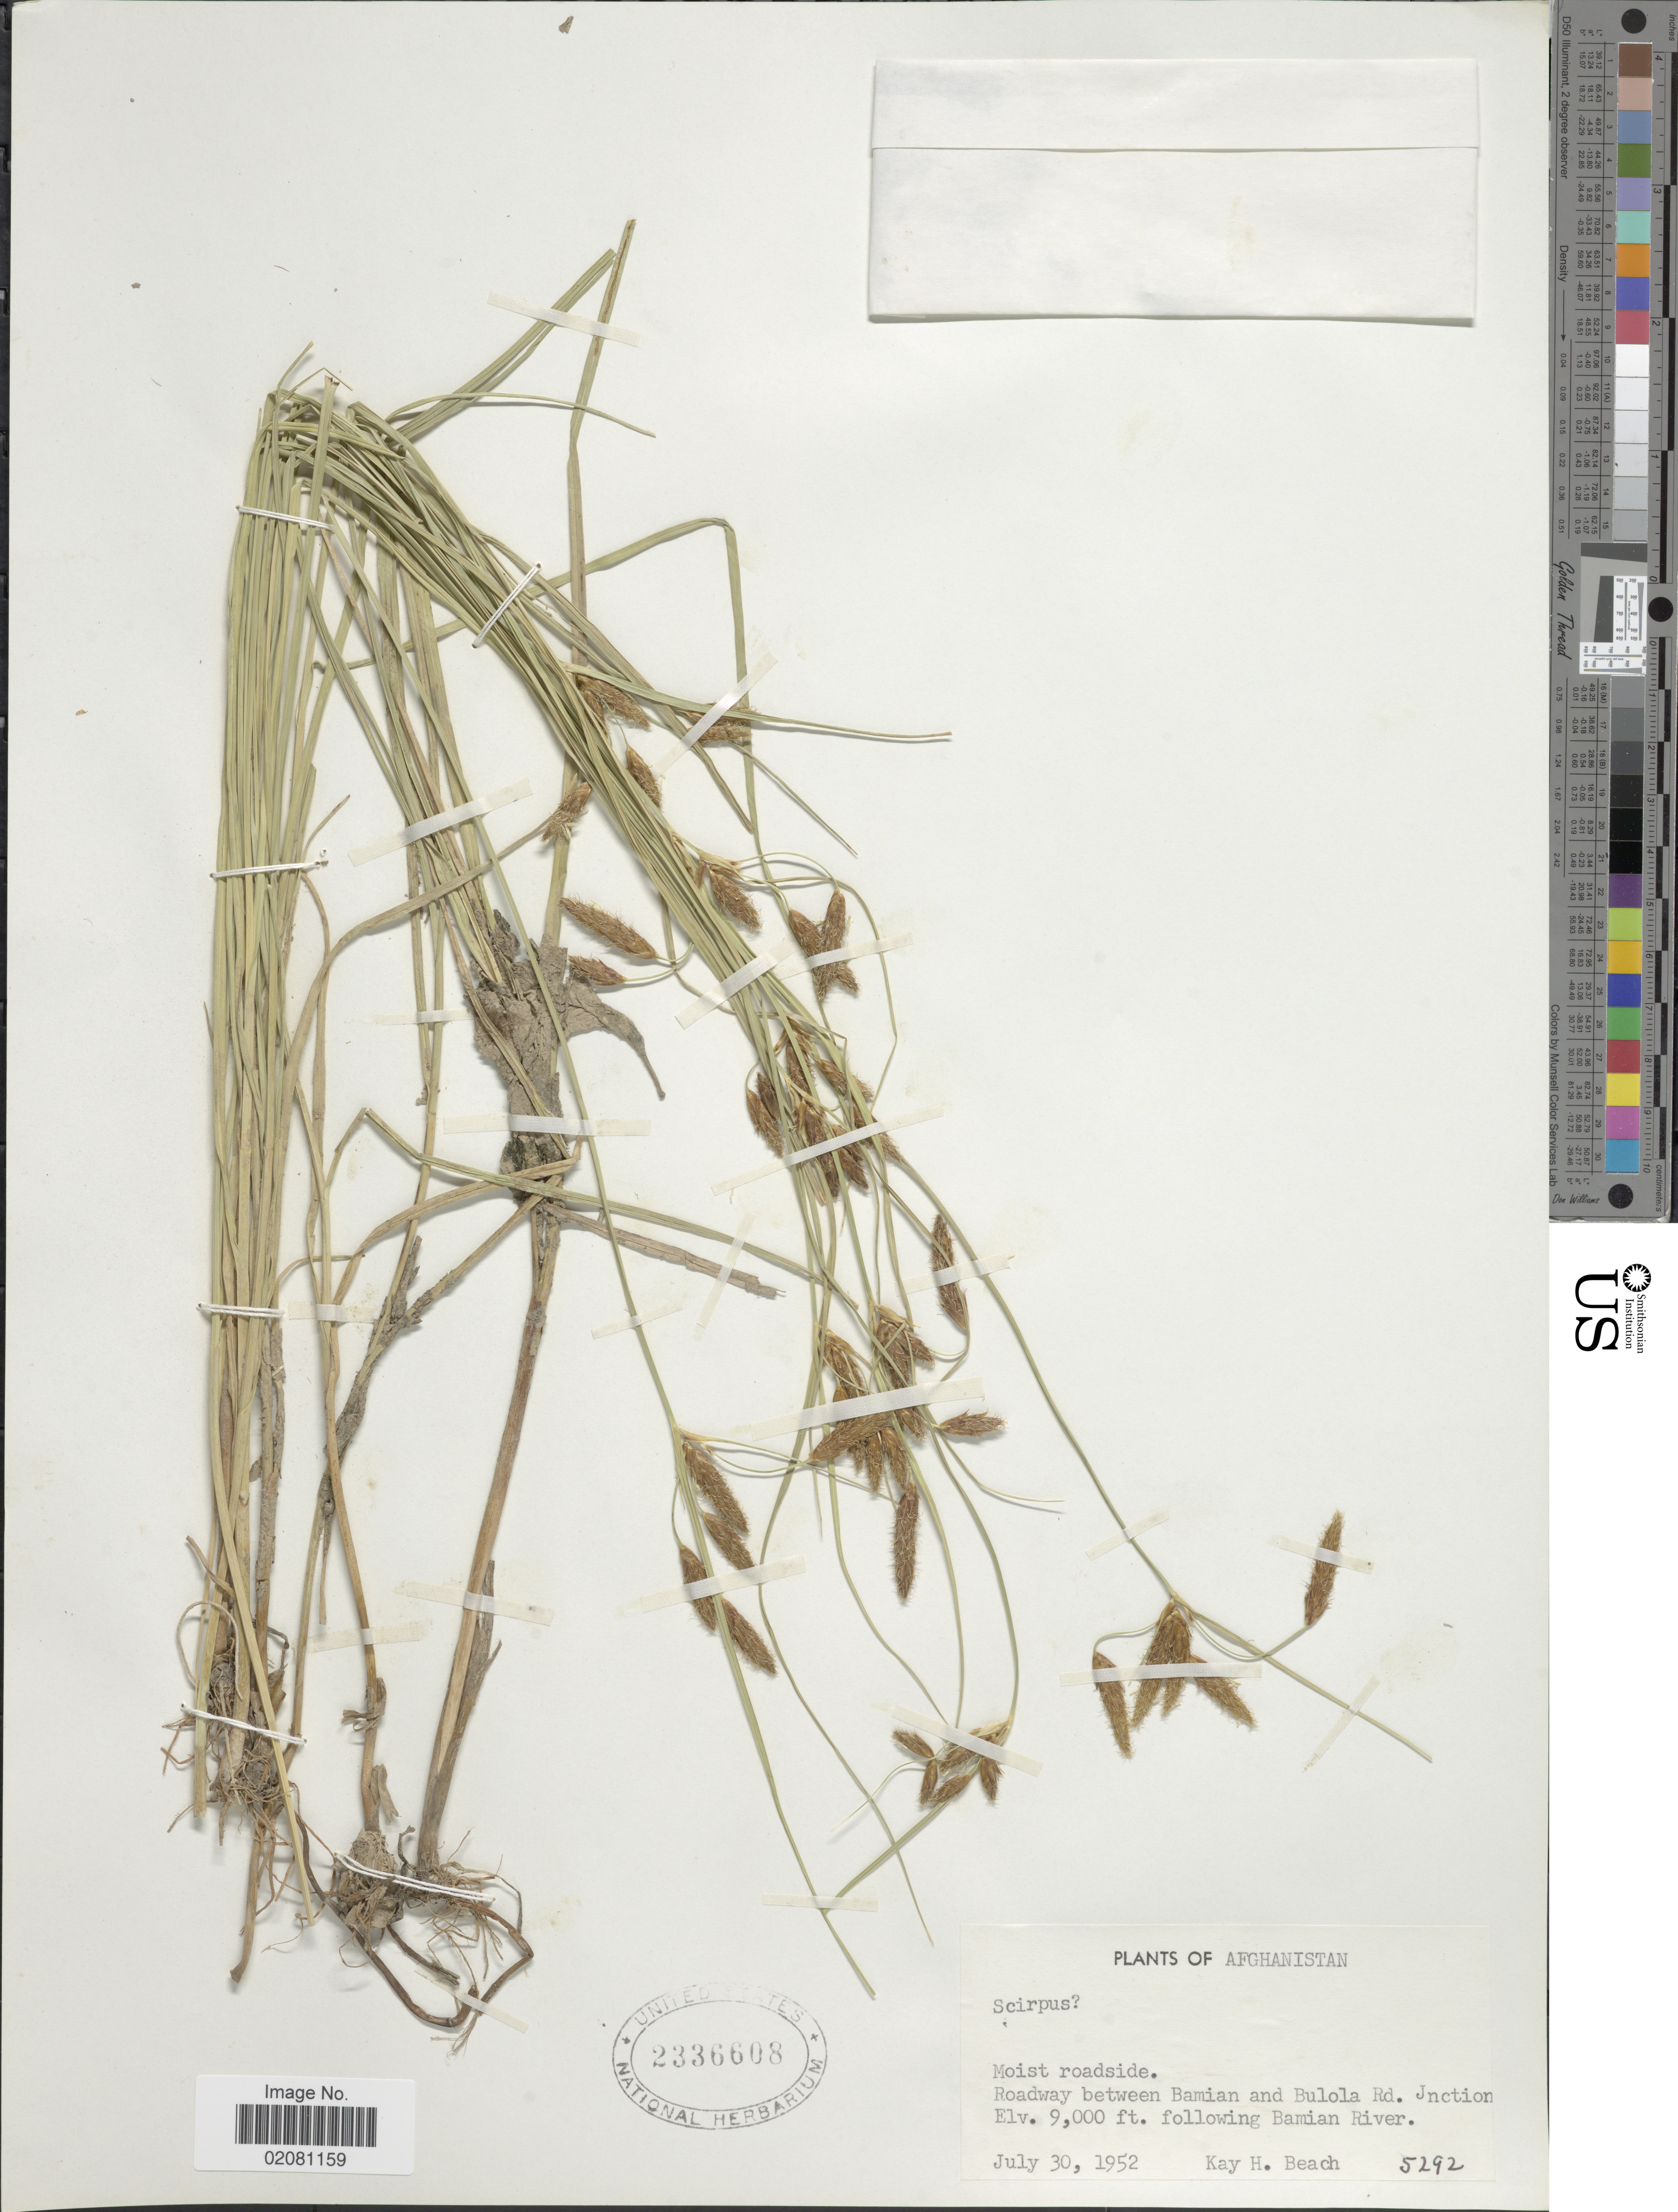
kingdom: Plantae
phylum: Tracheophyta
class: Liliopsida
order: Poales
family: Cyperaceae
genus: Bolboschoenus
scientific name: Bolboschoenus sp.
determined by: Strong, M. T., (US), Smithsonian Institution - National Museum of Natural History (UNITED STATES)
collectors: K. H. Beach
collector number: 5292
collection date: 1952-07-30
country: Afghanistan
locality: Roadway between Bamian and Bulola Rd. Junction.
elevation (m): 2743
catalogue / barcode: US 2336608